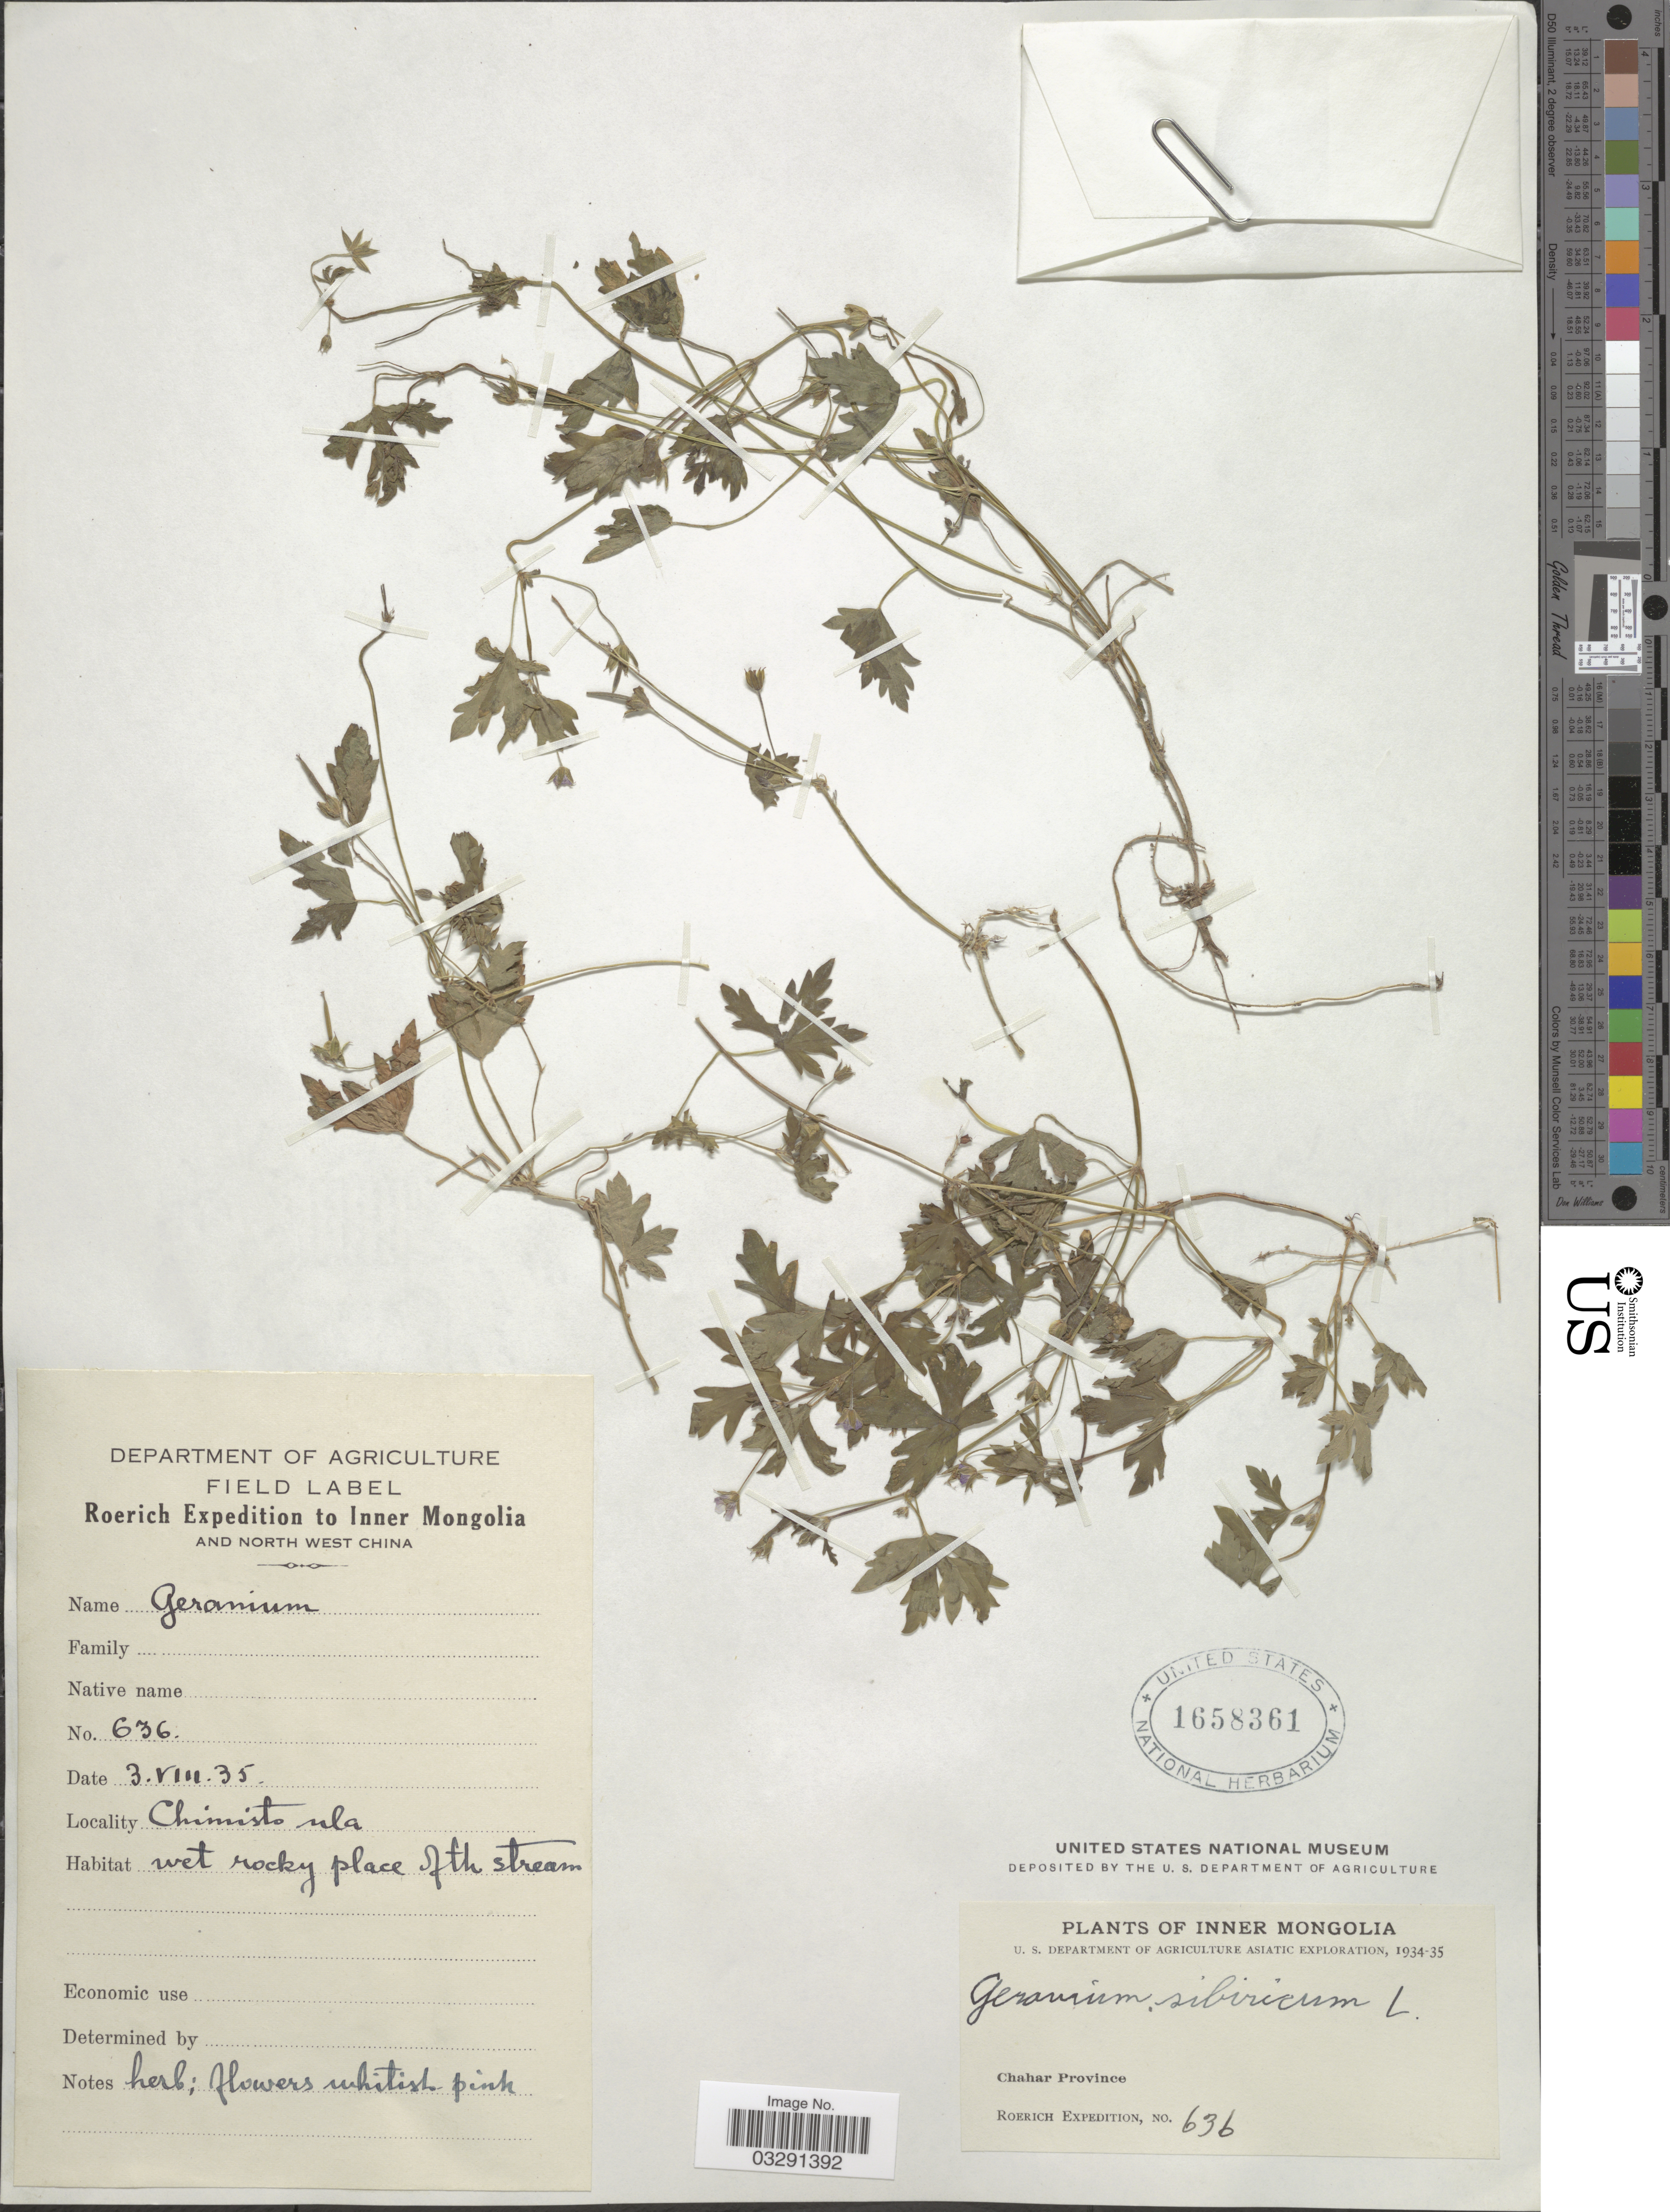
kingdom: Plantae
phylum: Tracheophyta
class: Magnoliopsida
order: Geraniales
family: Geraniaceae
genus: Geranium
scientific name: Geranium sibiricum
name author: L.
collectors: Roerich Expedition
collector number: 636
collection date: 1935-08-03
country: China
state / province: Nei Monggol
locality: Inner Mongolia and North West China. Chimisto ula. Chahar Province.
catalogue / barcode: US 1658361